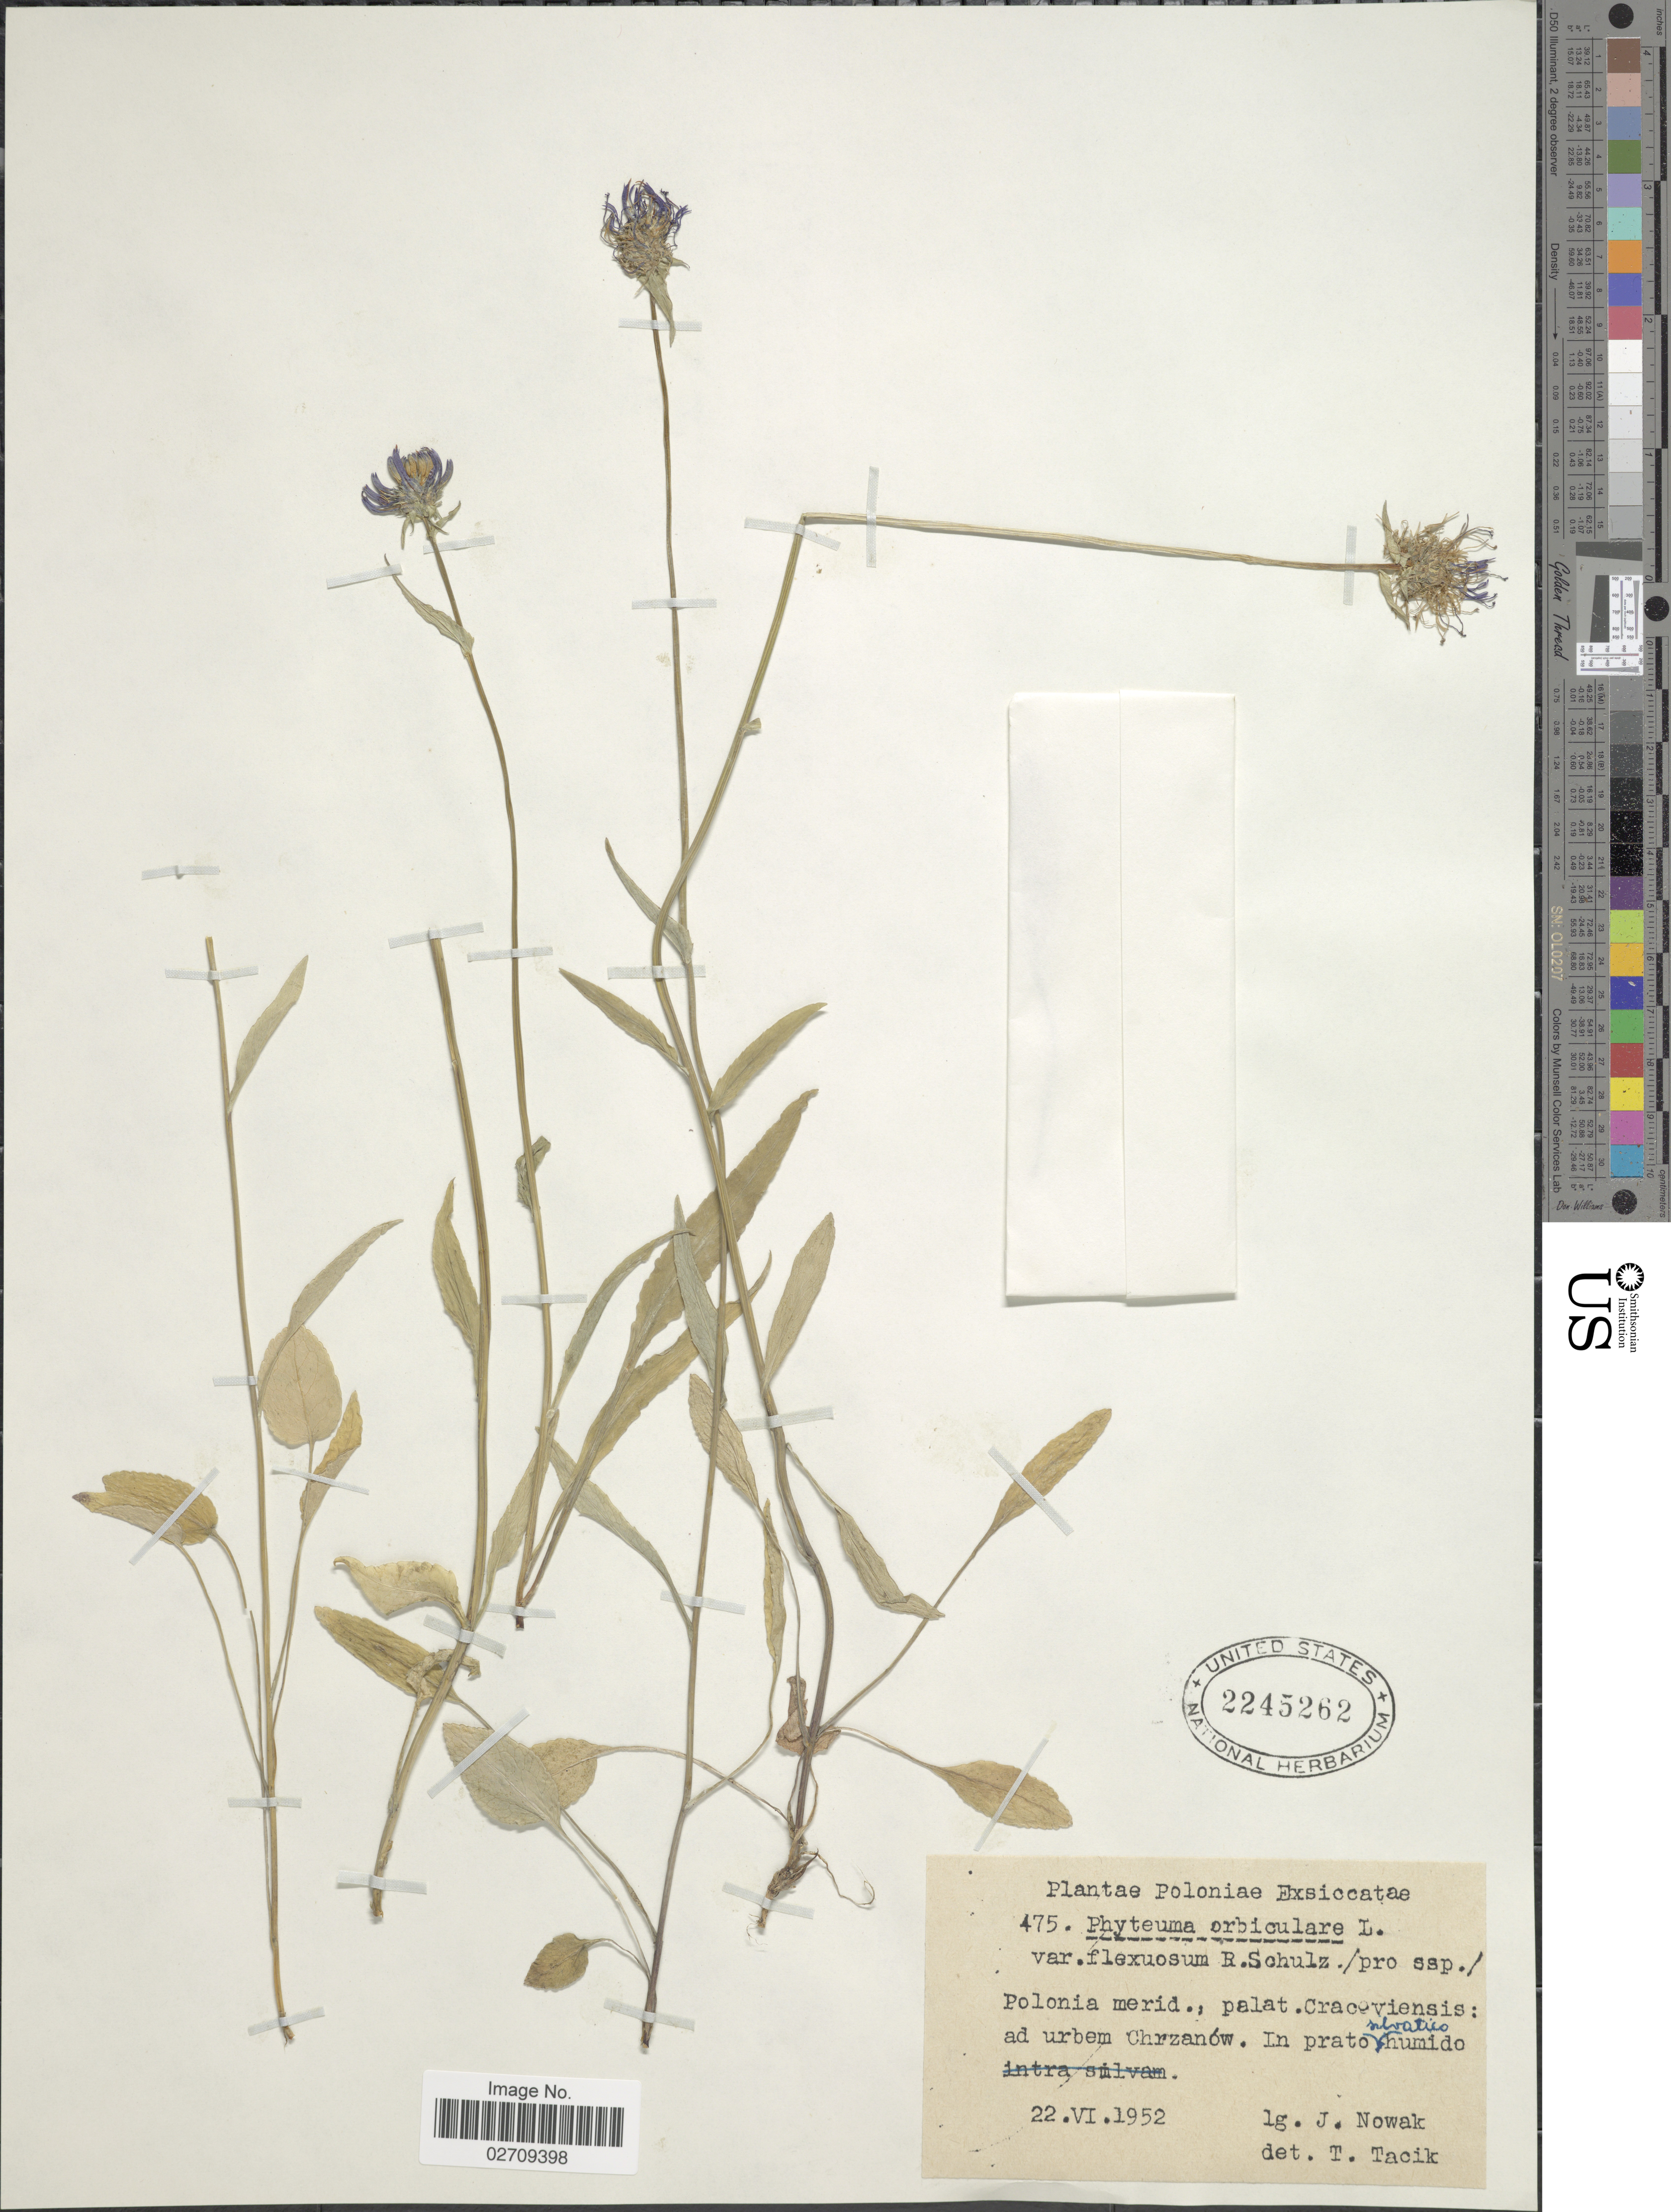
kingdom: Plantae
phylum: Tracheophyta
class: Magnoliopsida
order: Asterales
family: Campanulaceae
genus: Phyteuma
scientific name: Phyteuma orbiculare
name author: L.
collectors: J. Nowak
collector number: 475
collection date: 1952-06-22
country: Poland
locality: Polonia merid., palat Carcoviensis: ad urbem Chrzanow. In prato Slvatico humido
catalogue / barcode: US 2245262